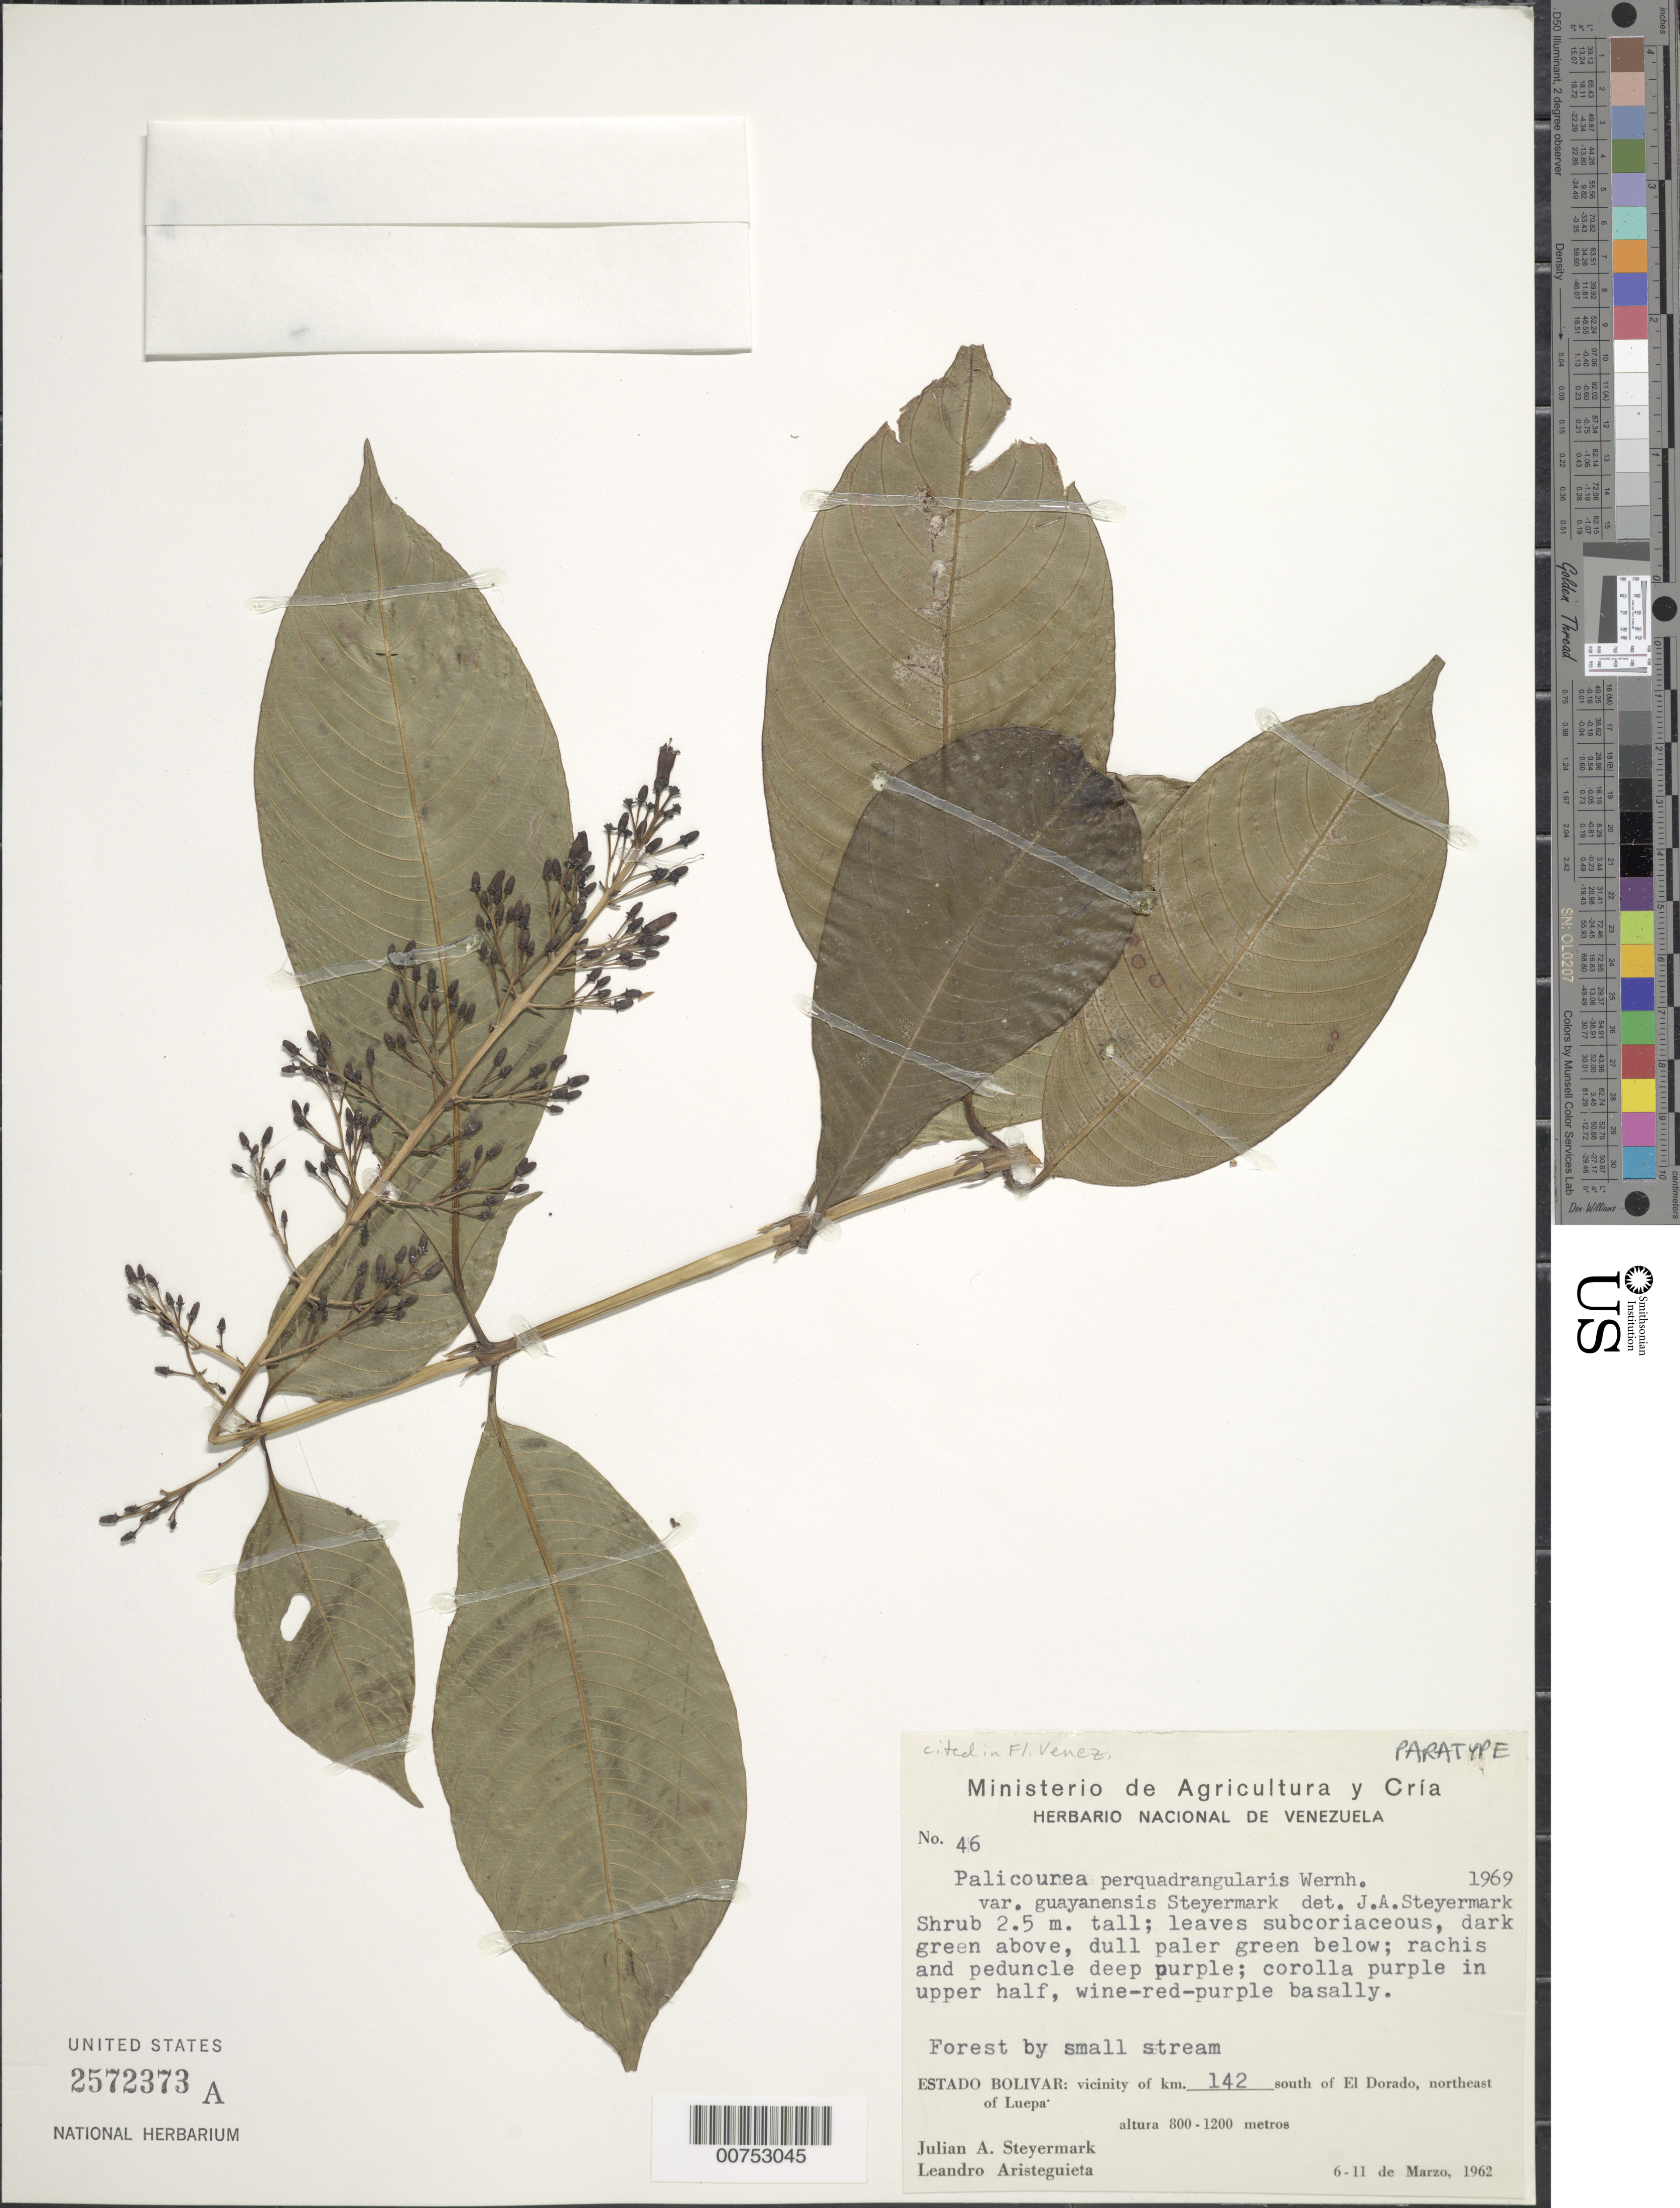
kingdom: Plantae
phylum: Tracheophyta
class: Magnoliopsida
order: Gentianales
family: Rubiaceae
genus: Palicourea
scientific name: Palicourea perquadrangularis var. guayanensis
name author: Steyerm.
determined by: Steyermark, Julian A., (VEN)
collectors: J. Steyermark & L. Aristeguieta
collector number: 62 46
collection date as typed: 6-Mar-62 to 11-Mar-62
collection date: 1962-03-06/1962-03-11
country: Venezuela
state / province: Bolívar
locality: El Dorado, 142 km S of; NE of Luepa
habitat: Forest by small stream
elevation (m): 800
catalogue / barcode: US 2572373A